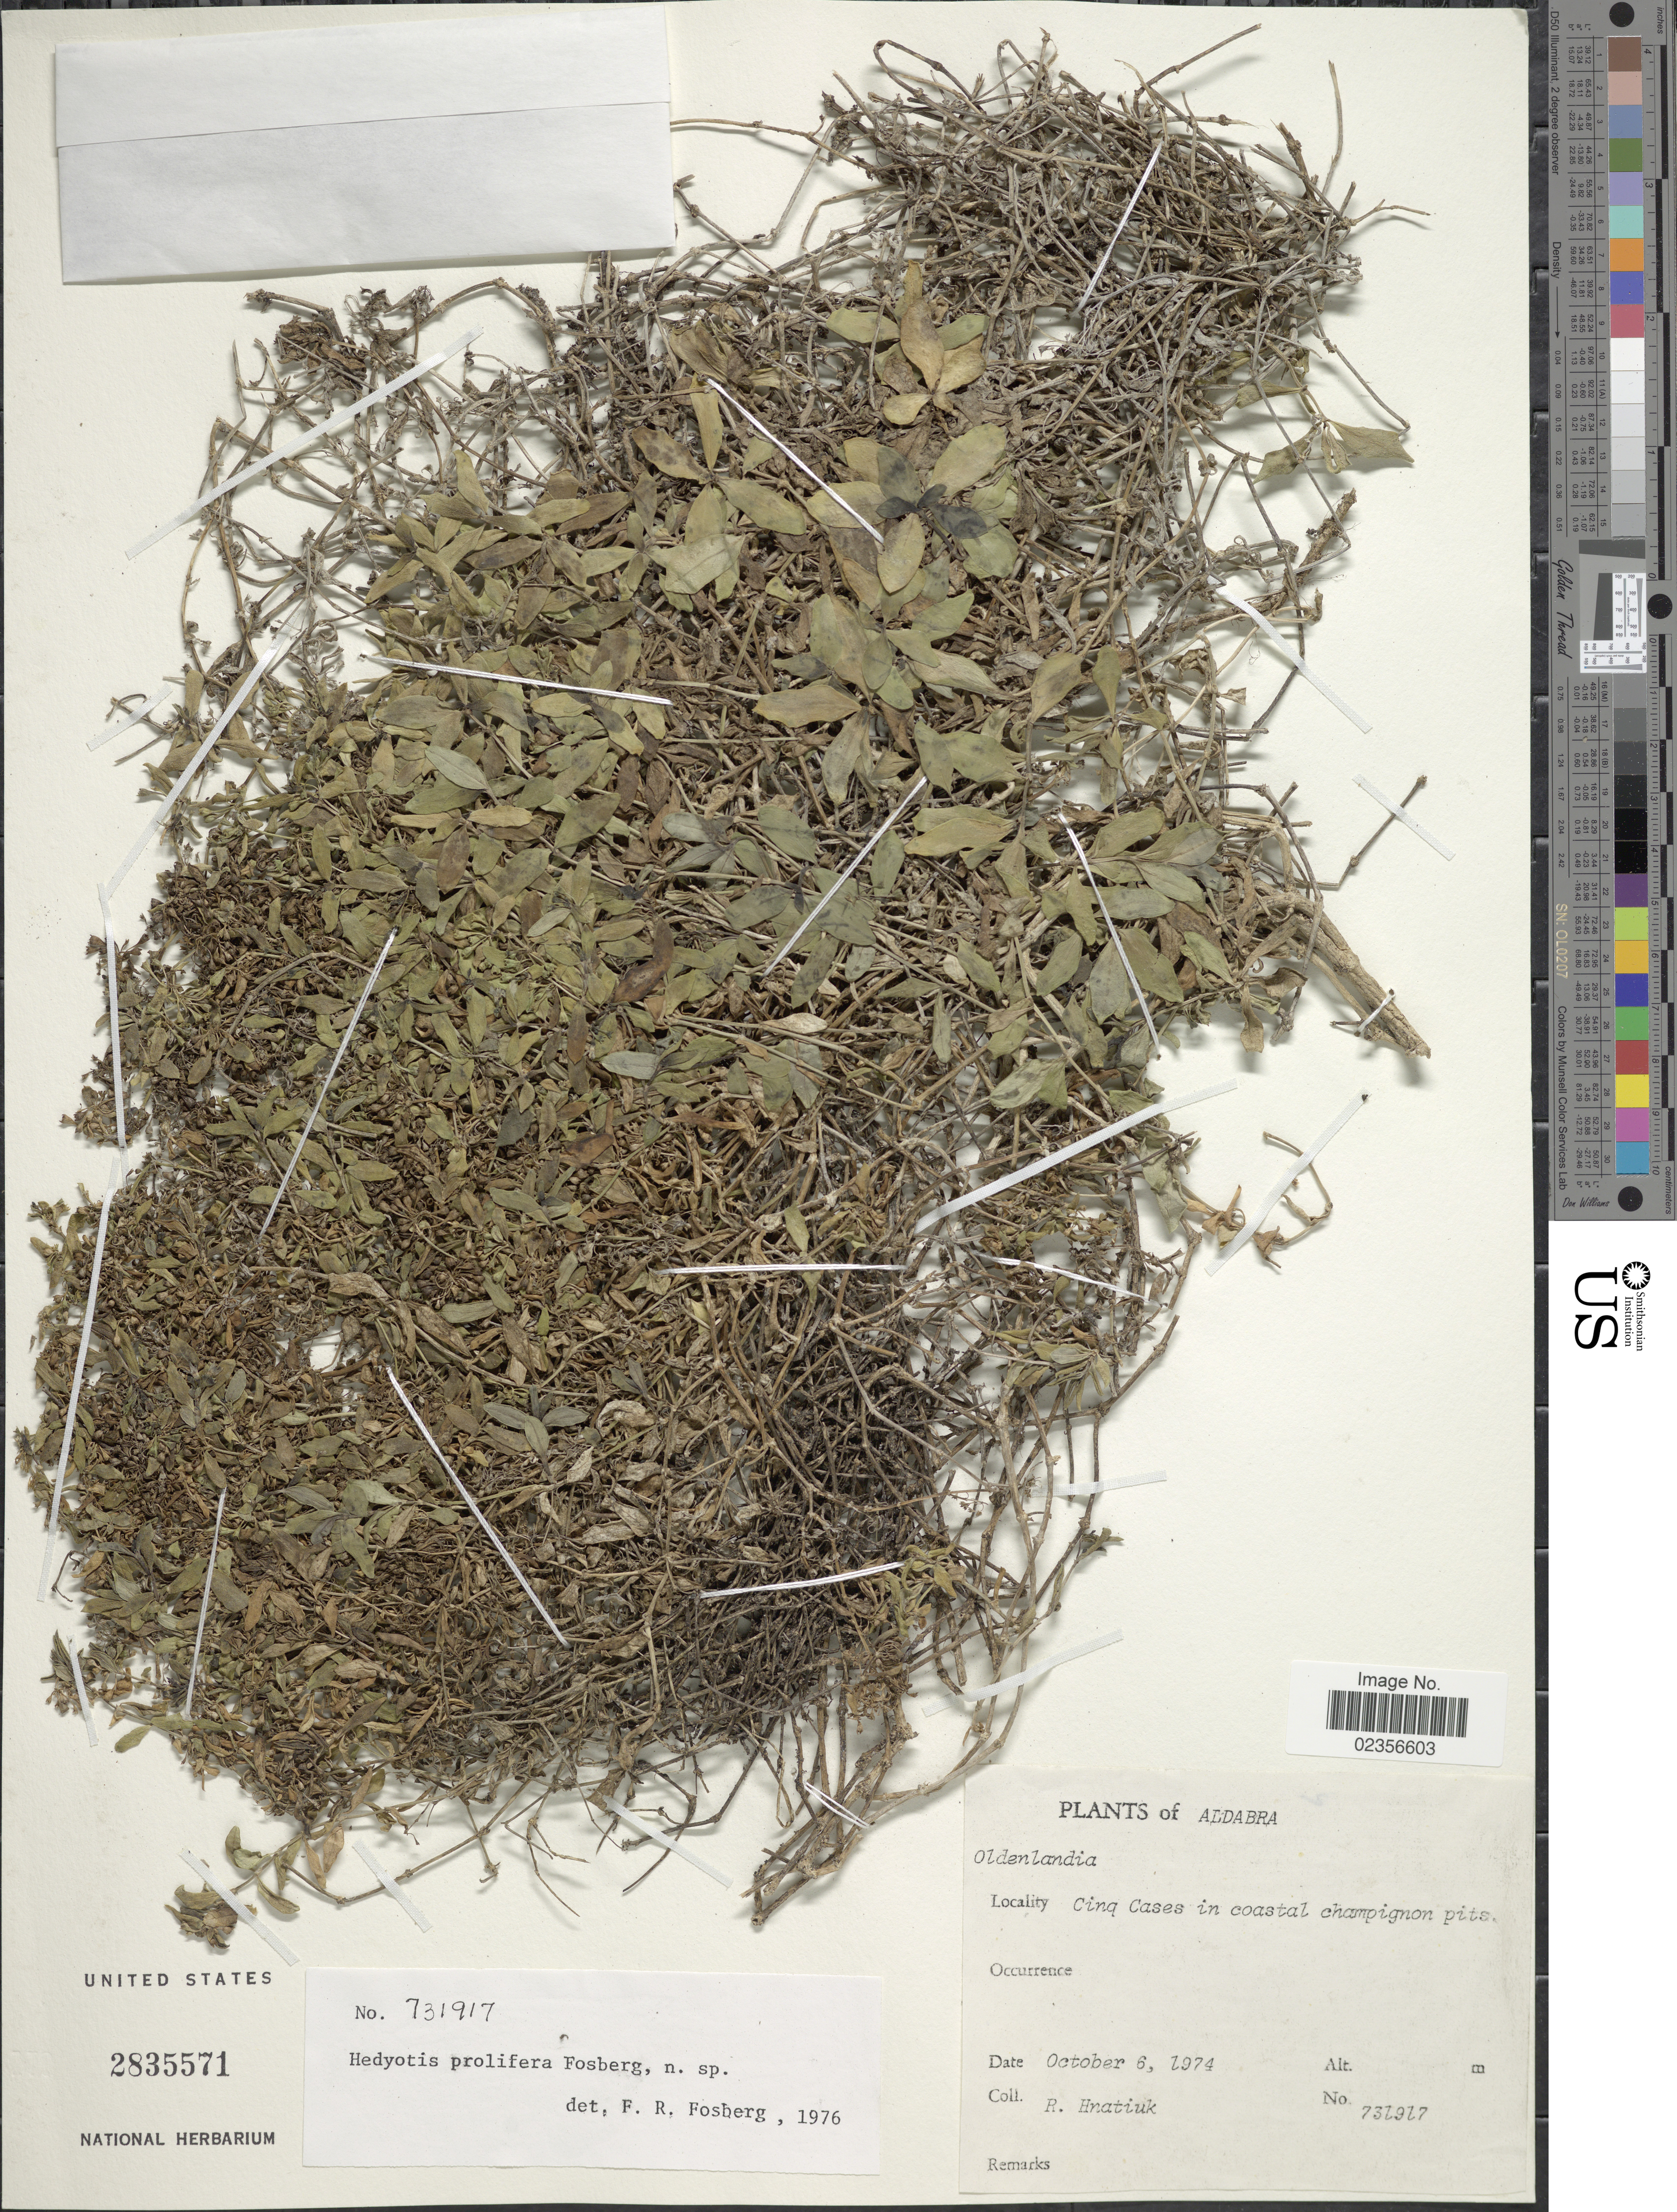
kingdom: Plantae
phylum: Tracheophyta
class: Magnoliopsida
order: Gentianales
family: Rubiaceae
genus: Hedyotis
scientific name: Hedyotis prolifera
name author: Fosberg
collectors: R. Hnatiuk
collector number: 731917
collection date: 1974-10-06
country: Seychelles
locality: Aldabra. Cinq Cases in coastal champignon pits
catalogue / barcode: US 2835571